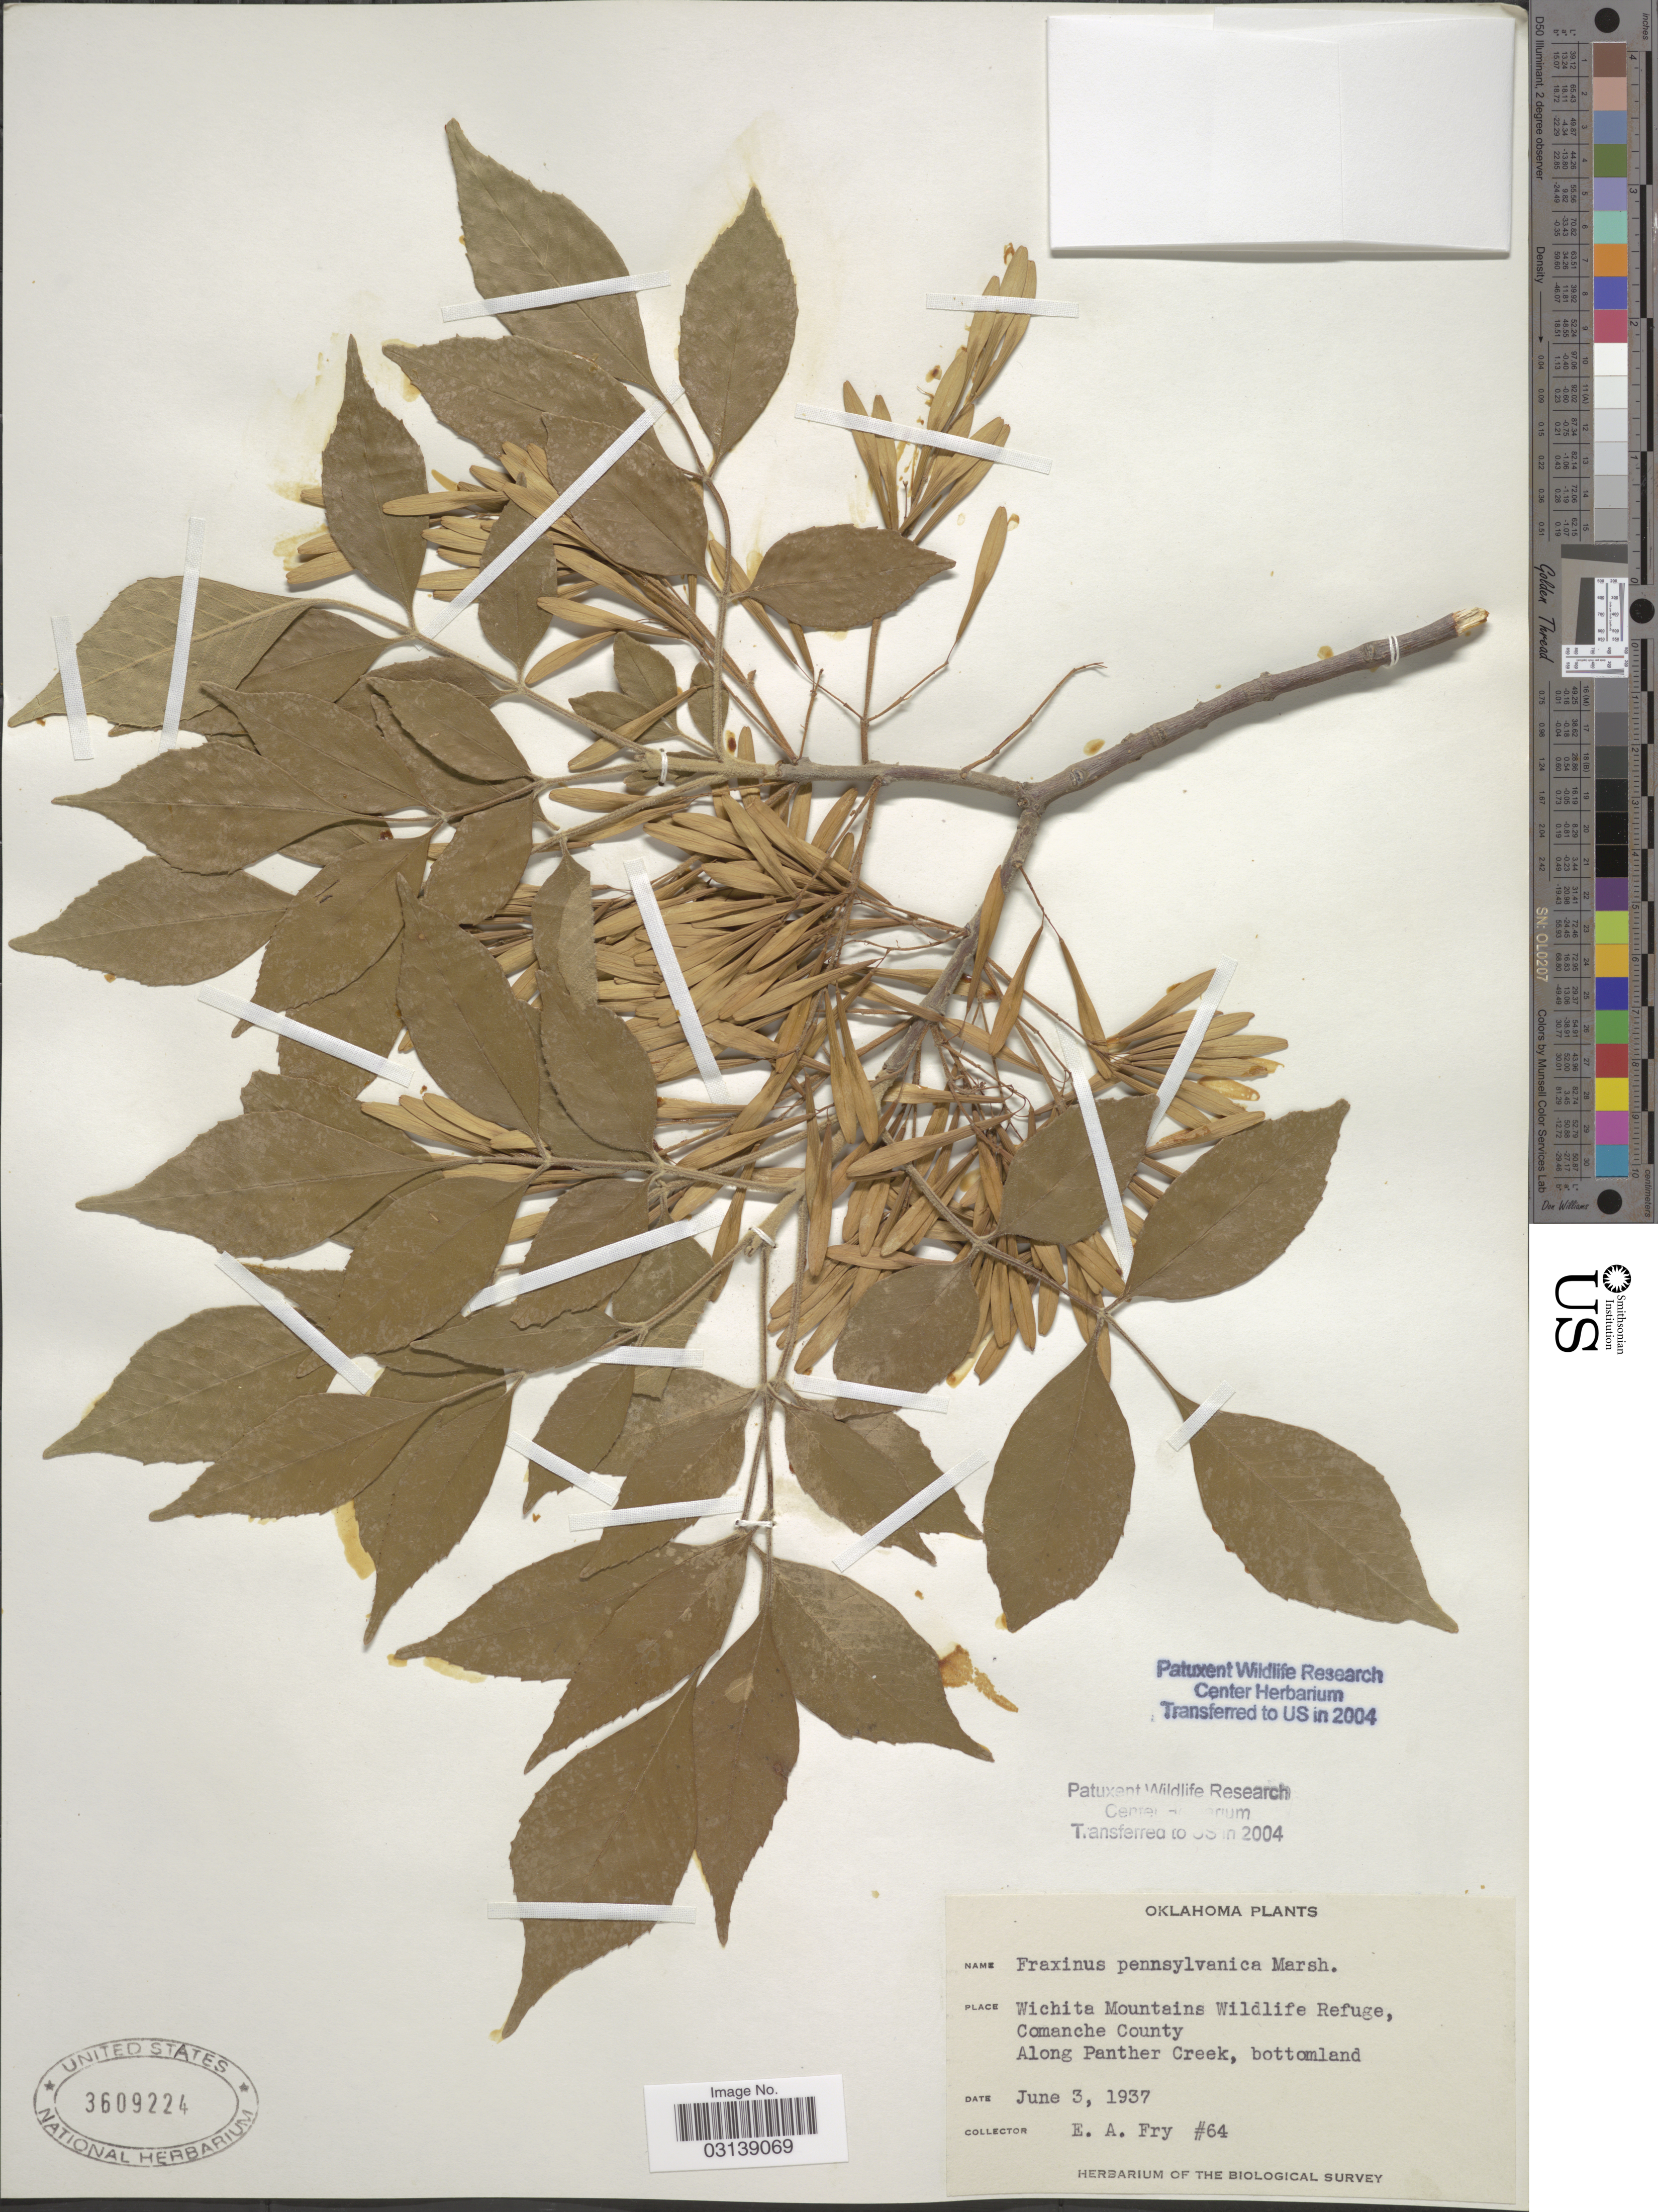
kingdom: Plantae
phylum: Tracheophyta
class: Magnoliopsida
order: Lamiales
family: Oleaceae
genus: Fraxinus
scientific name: Fraxinus pennsylvanica var. pubescens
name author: (Lam.) Lingelsh.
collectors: E. Fry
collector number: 64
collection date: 1937-06-03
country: United States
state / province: Oklahoma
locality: Wichita Mountains Wildlife Refuge, Comanche County. Along Panther Creek, bottomland.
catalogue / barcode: US 3609224